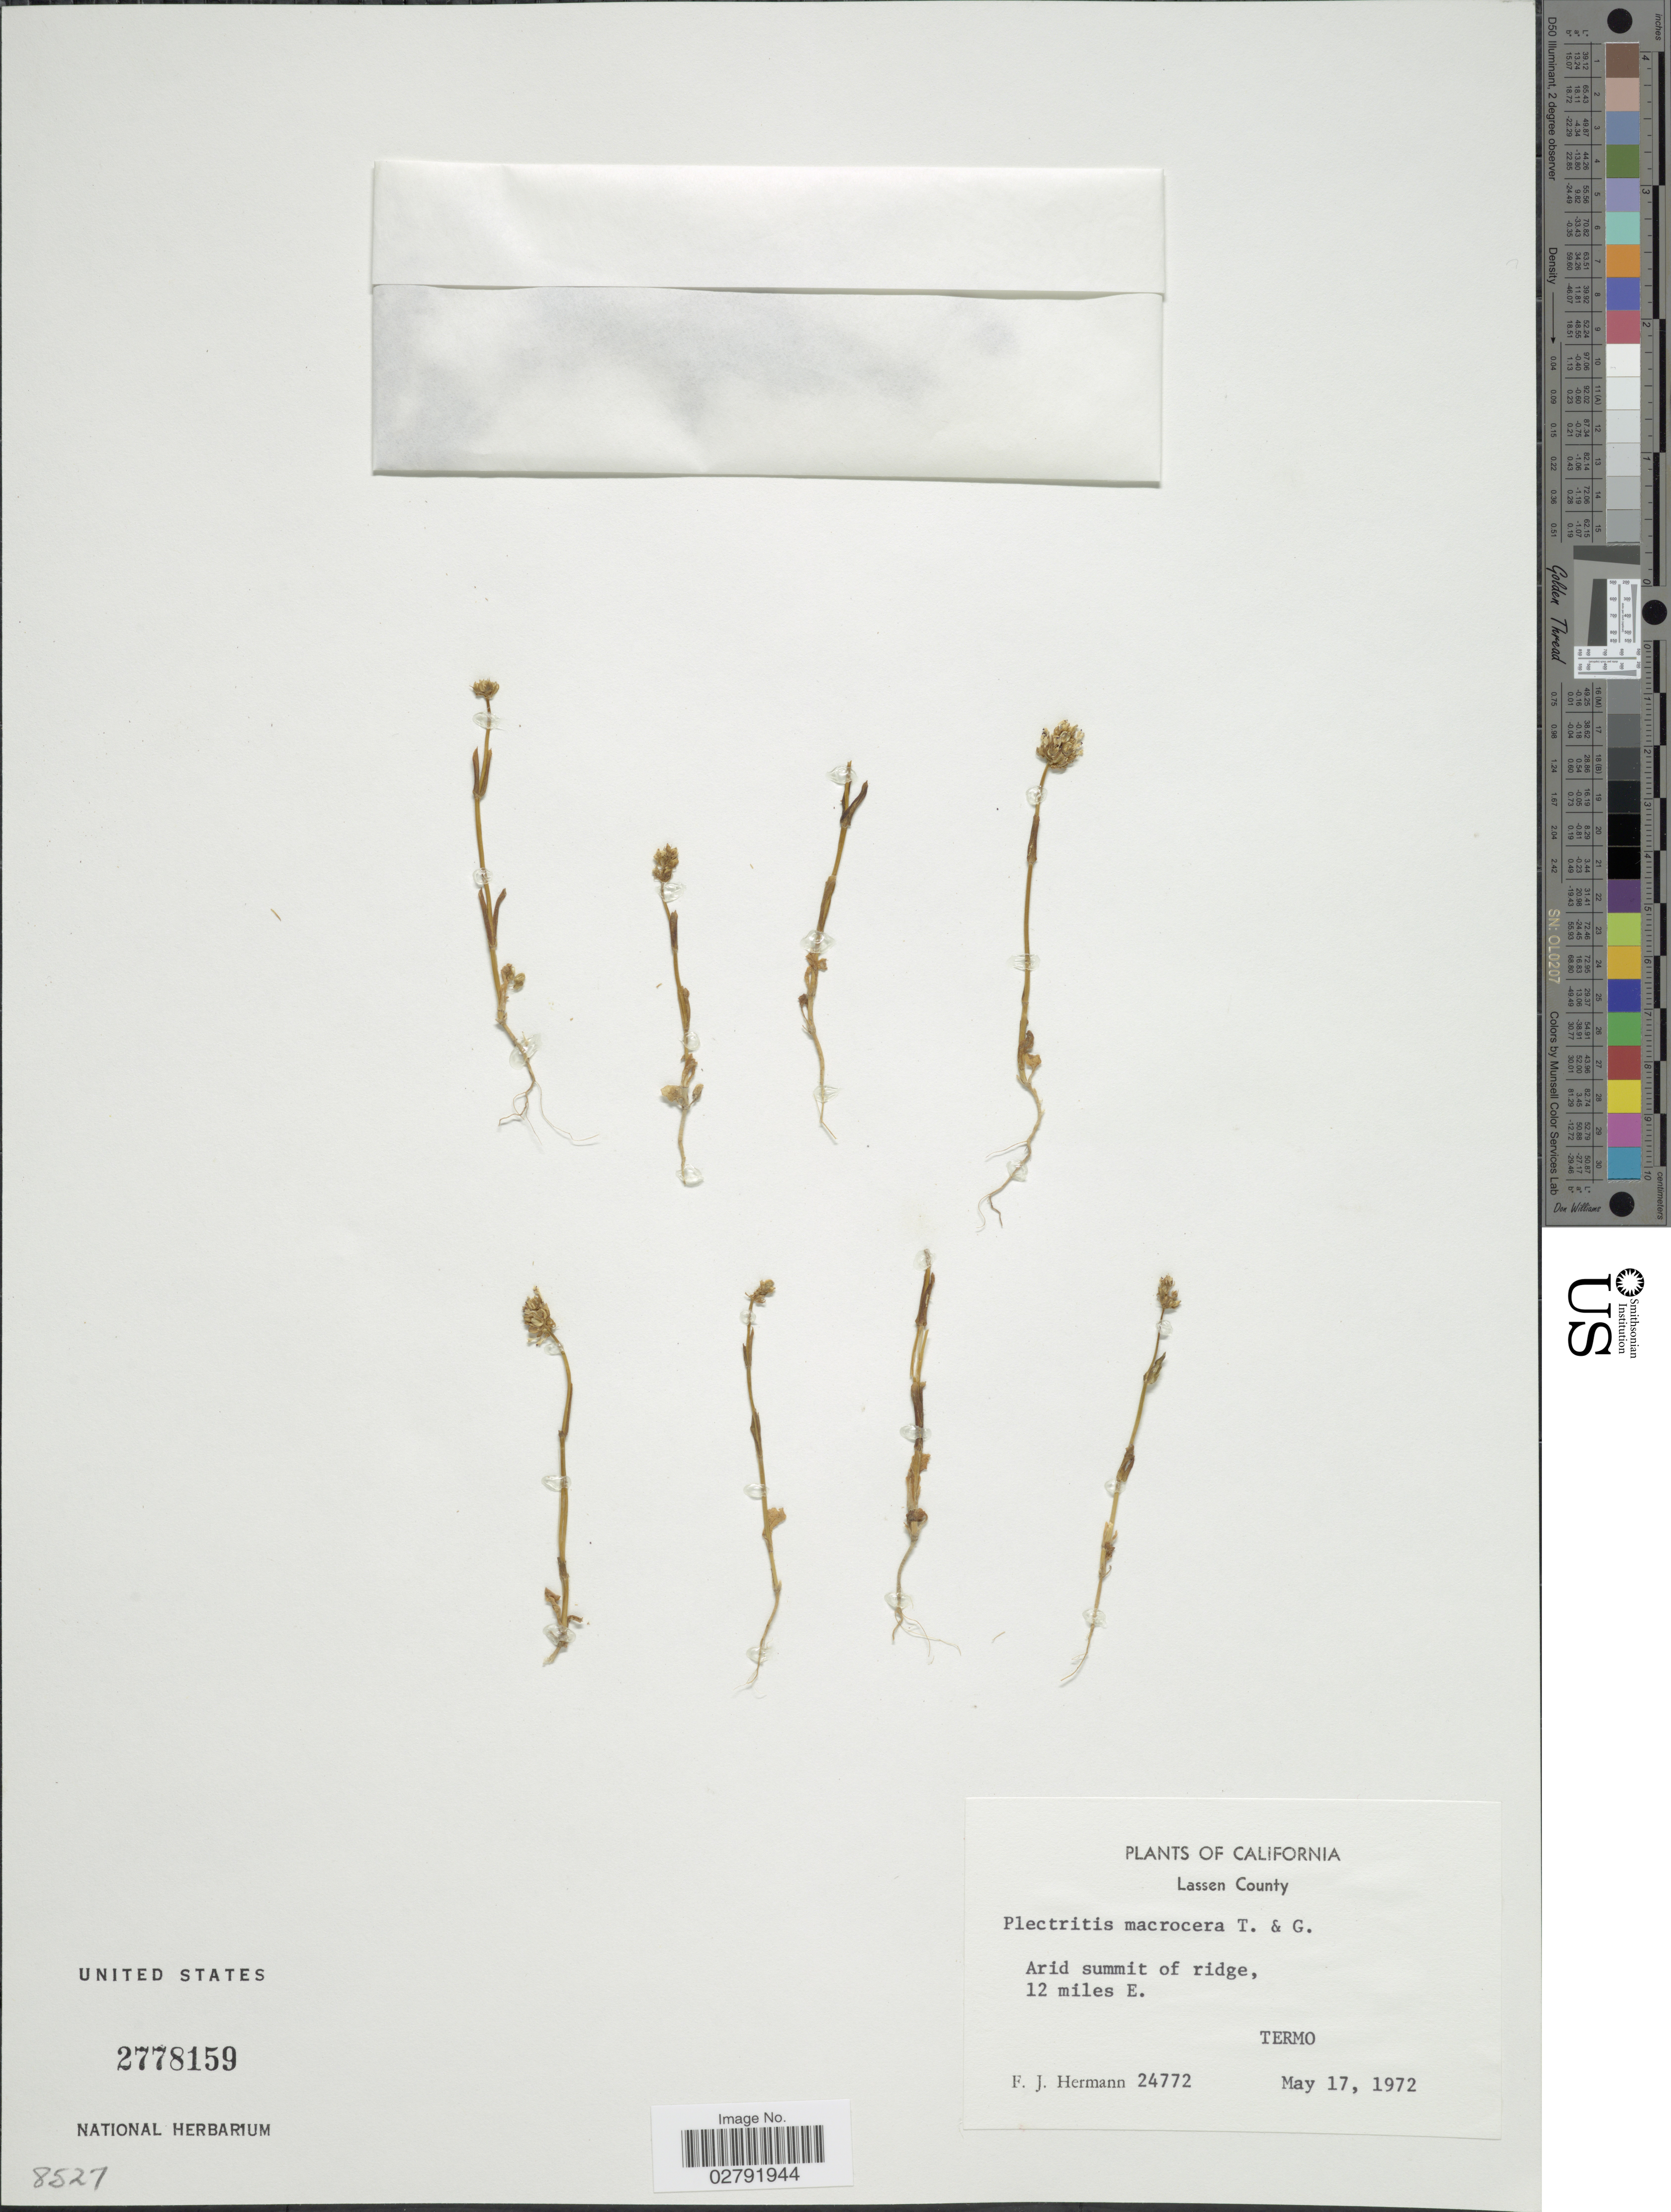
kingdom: Plantae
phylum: Tracheophyta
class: Magnoliopsida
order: Dipsacales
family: Caprifoliaceae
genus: Plectritis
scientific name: Plectritis macrocera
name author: Torr. & A. Gray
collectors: F. J. Hermann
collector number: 24772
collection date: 1972-05-17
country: United States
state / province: California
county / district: Lassen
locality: Lassen County. 12 miles E. Termo.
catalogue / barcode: US 2778159